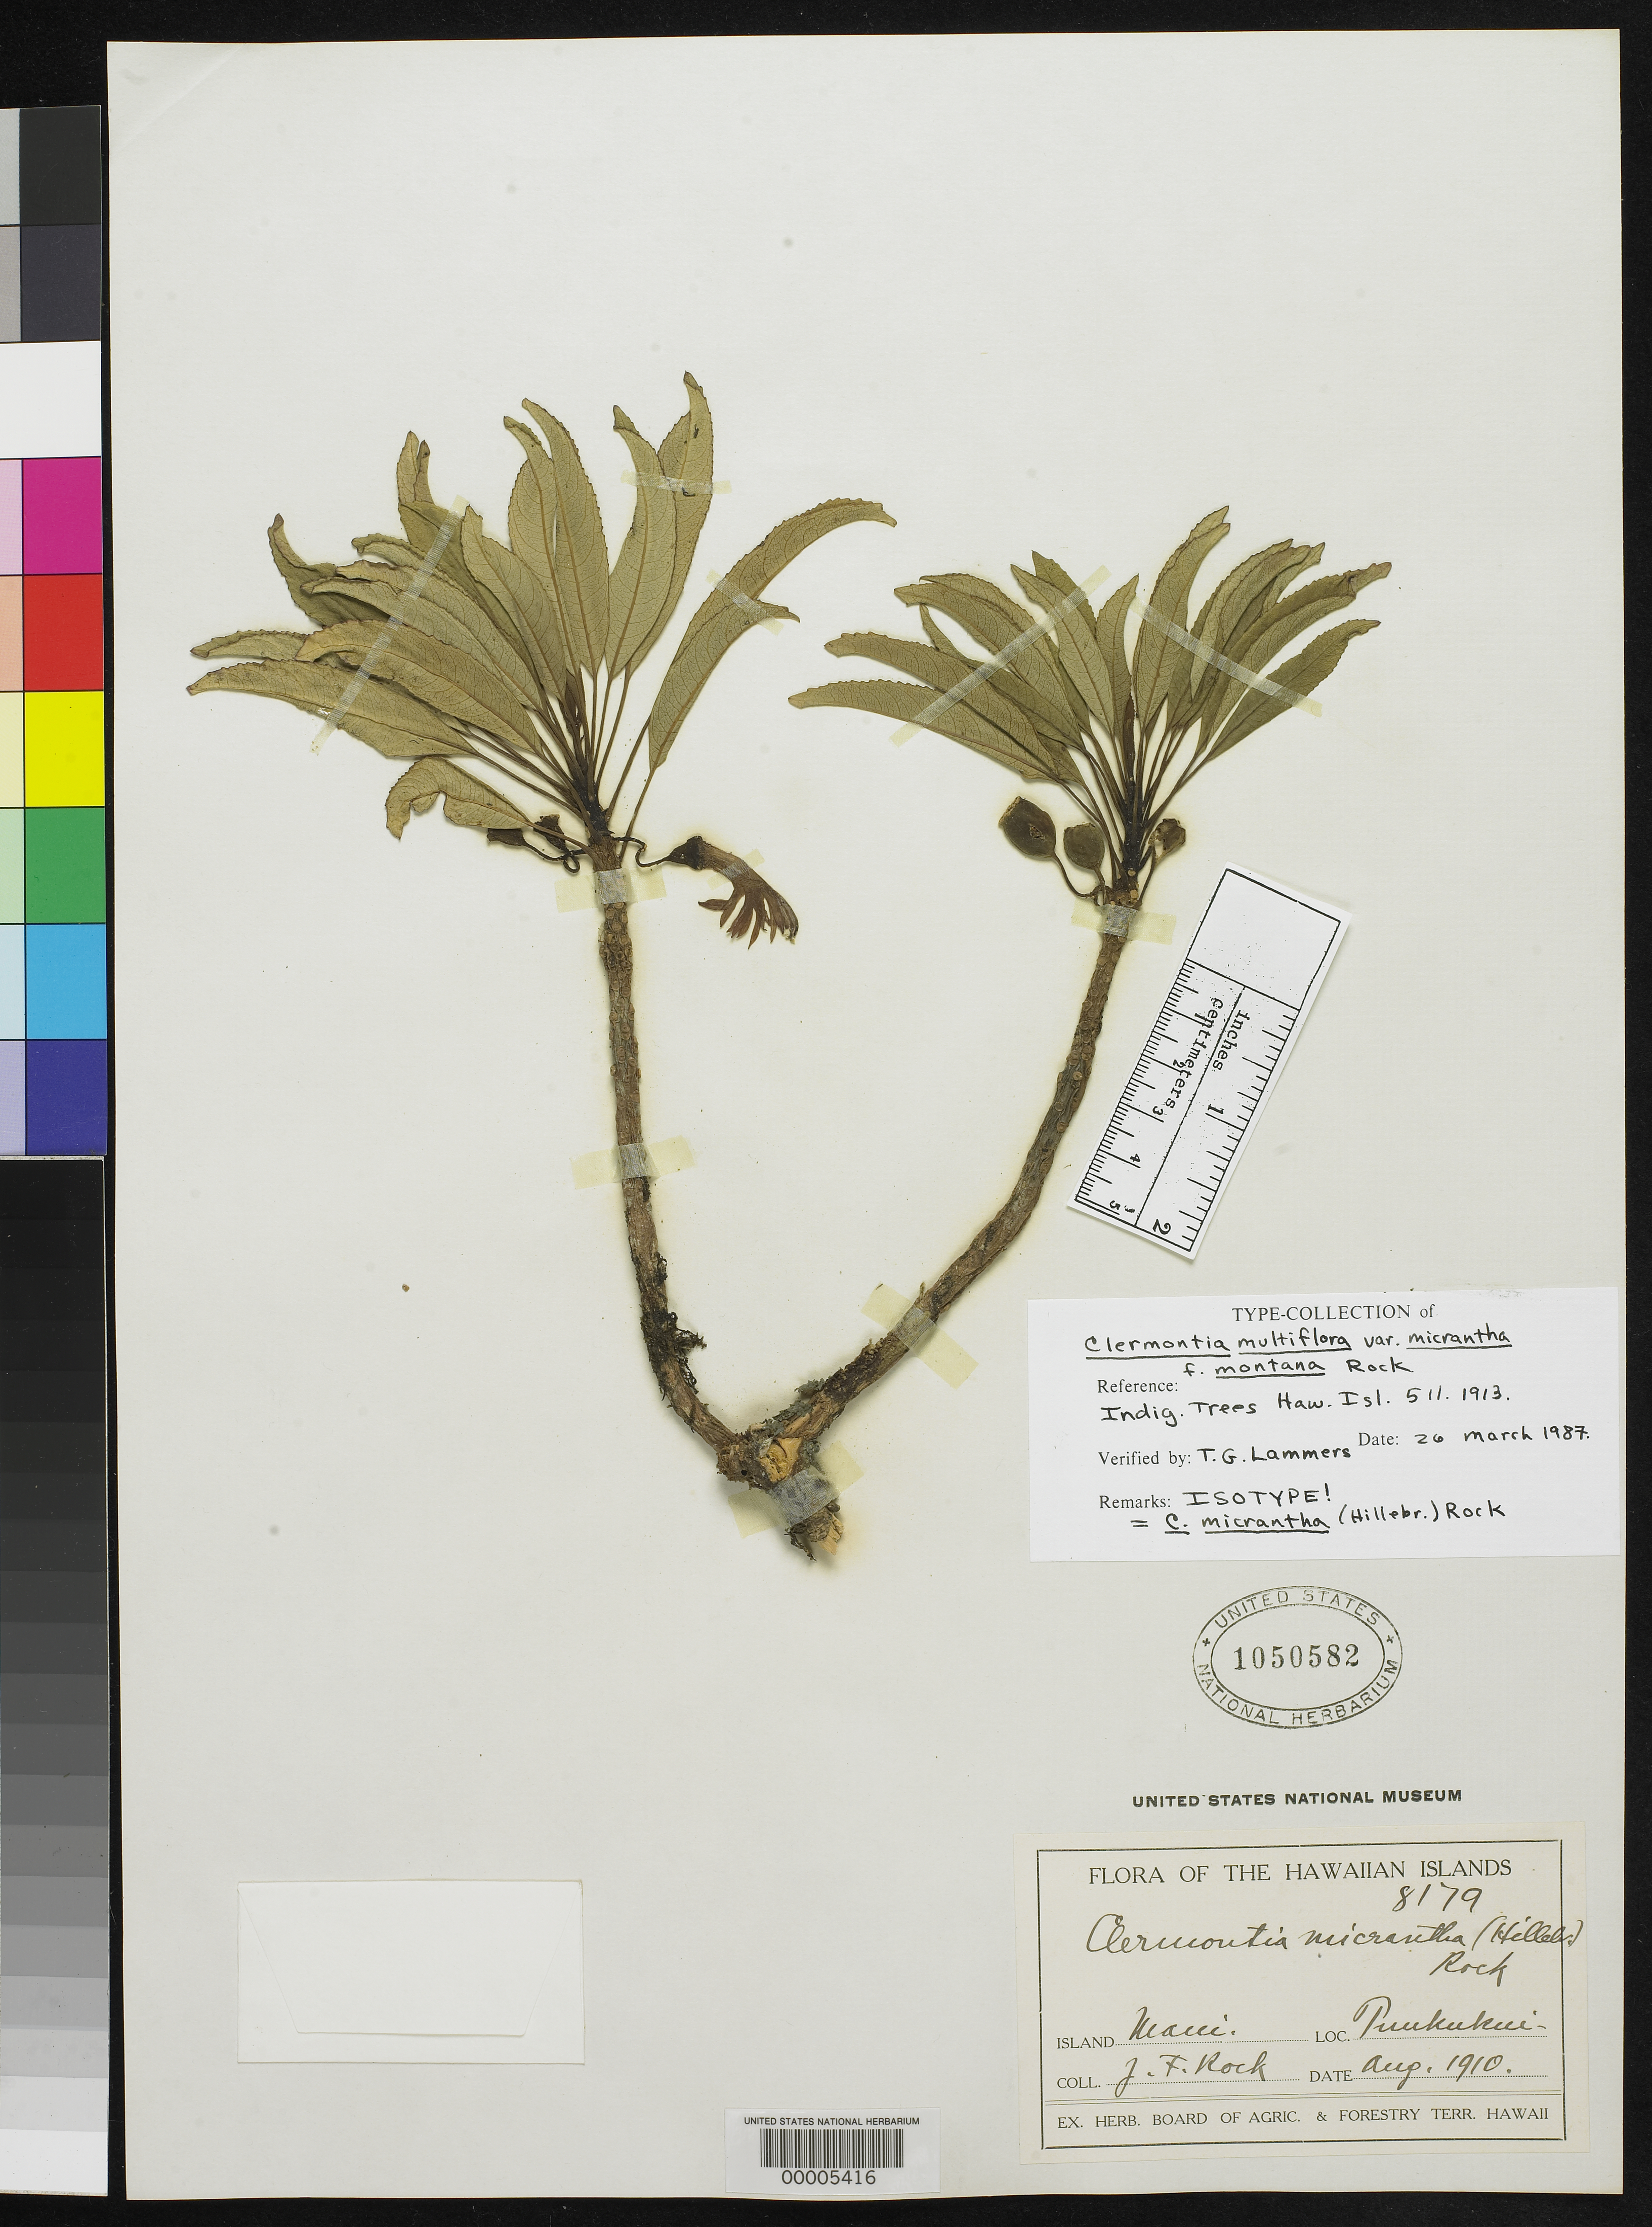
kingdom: Plantae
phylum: Tracheophyta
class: Magnoliopsida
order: Asterales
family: Campanulaceae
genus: Clermontia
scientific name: Clermontia multiflora f. montana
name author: Rock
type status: Isotype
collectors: J. F. Rock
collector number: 8179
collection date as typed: Aug 1910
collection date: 1910-08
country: United States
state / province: Hawaii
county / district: Maui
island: Maui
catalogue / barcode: US 1050582